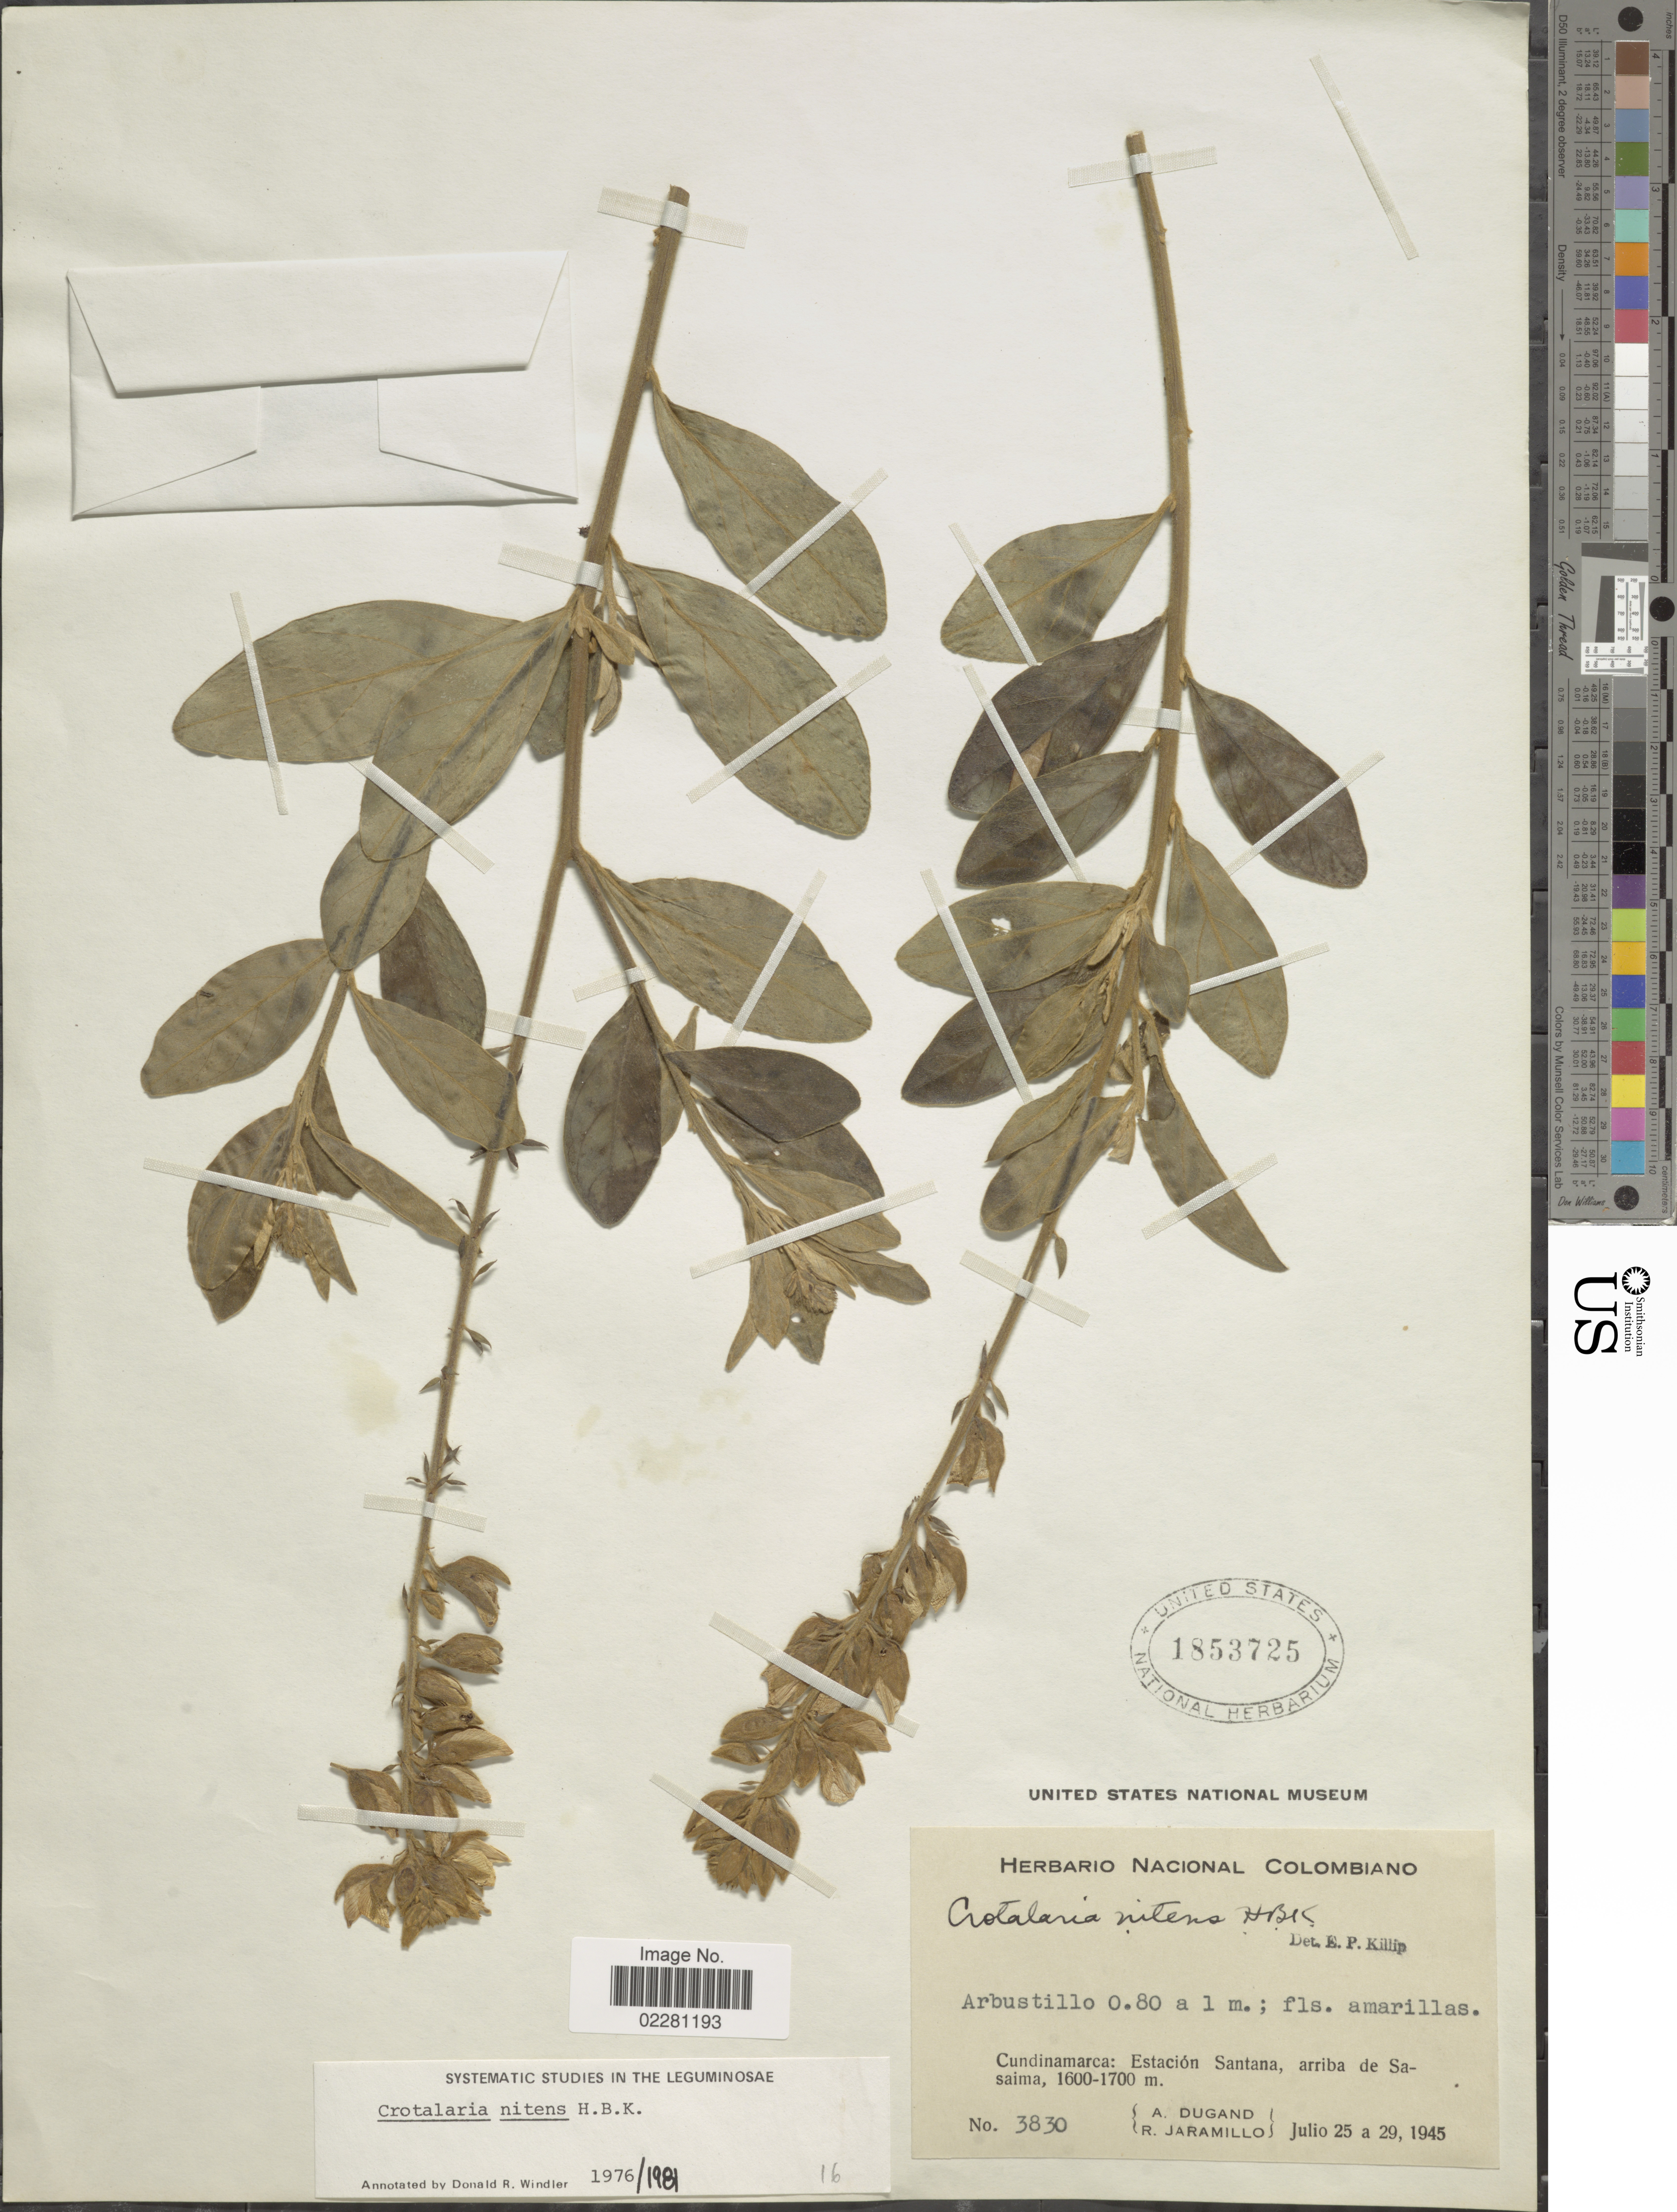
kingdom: Plantae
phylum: Tracheophyta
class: Magnoliopsida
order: Fabales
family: Fabaceae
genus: Crotalaria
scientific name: Crotalaria nitens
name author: Kunth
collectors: A. Dugand & R. Jaramillo M.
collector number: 3830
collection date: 1945-07-25/1945-07-29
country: Colombia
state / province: Cundinamarca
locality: Estacion Santana, arriba de Sasaima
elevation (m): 1600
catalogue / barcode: US 1853725